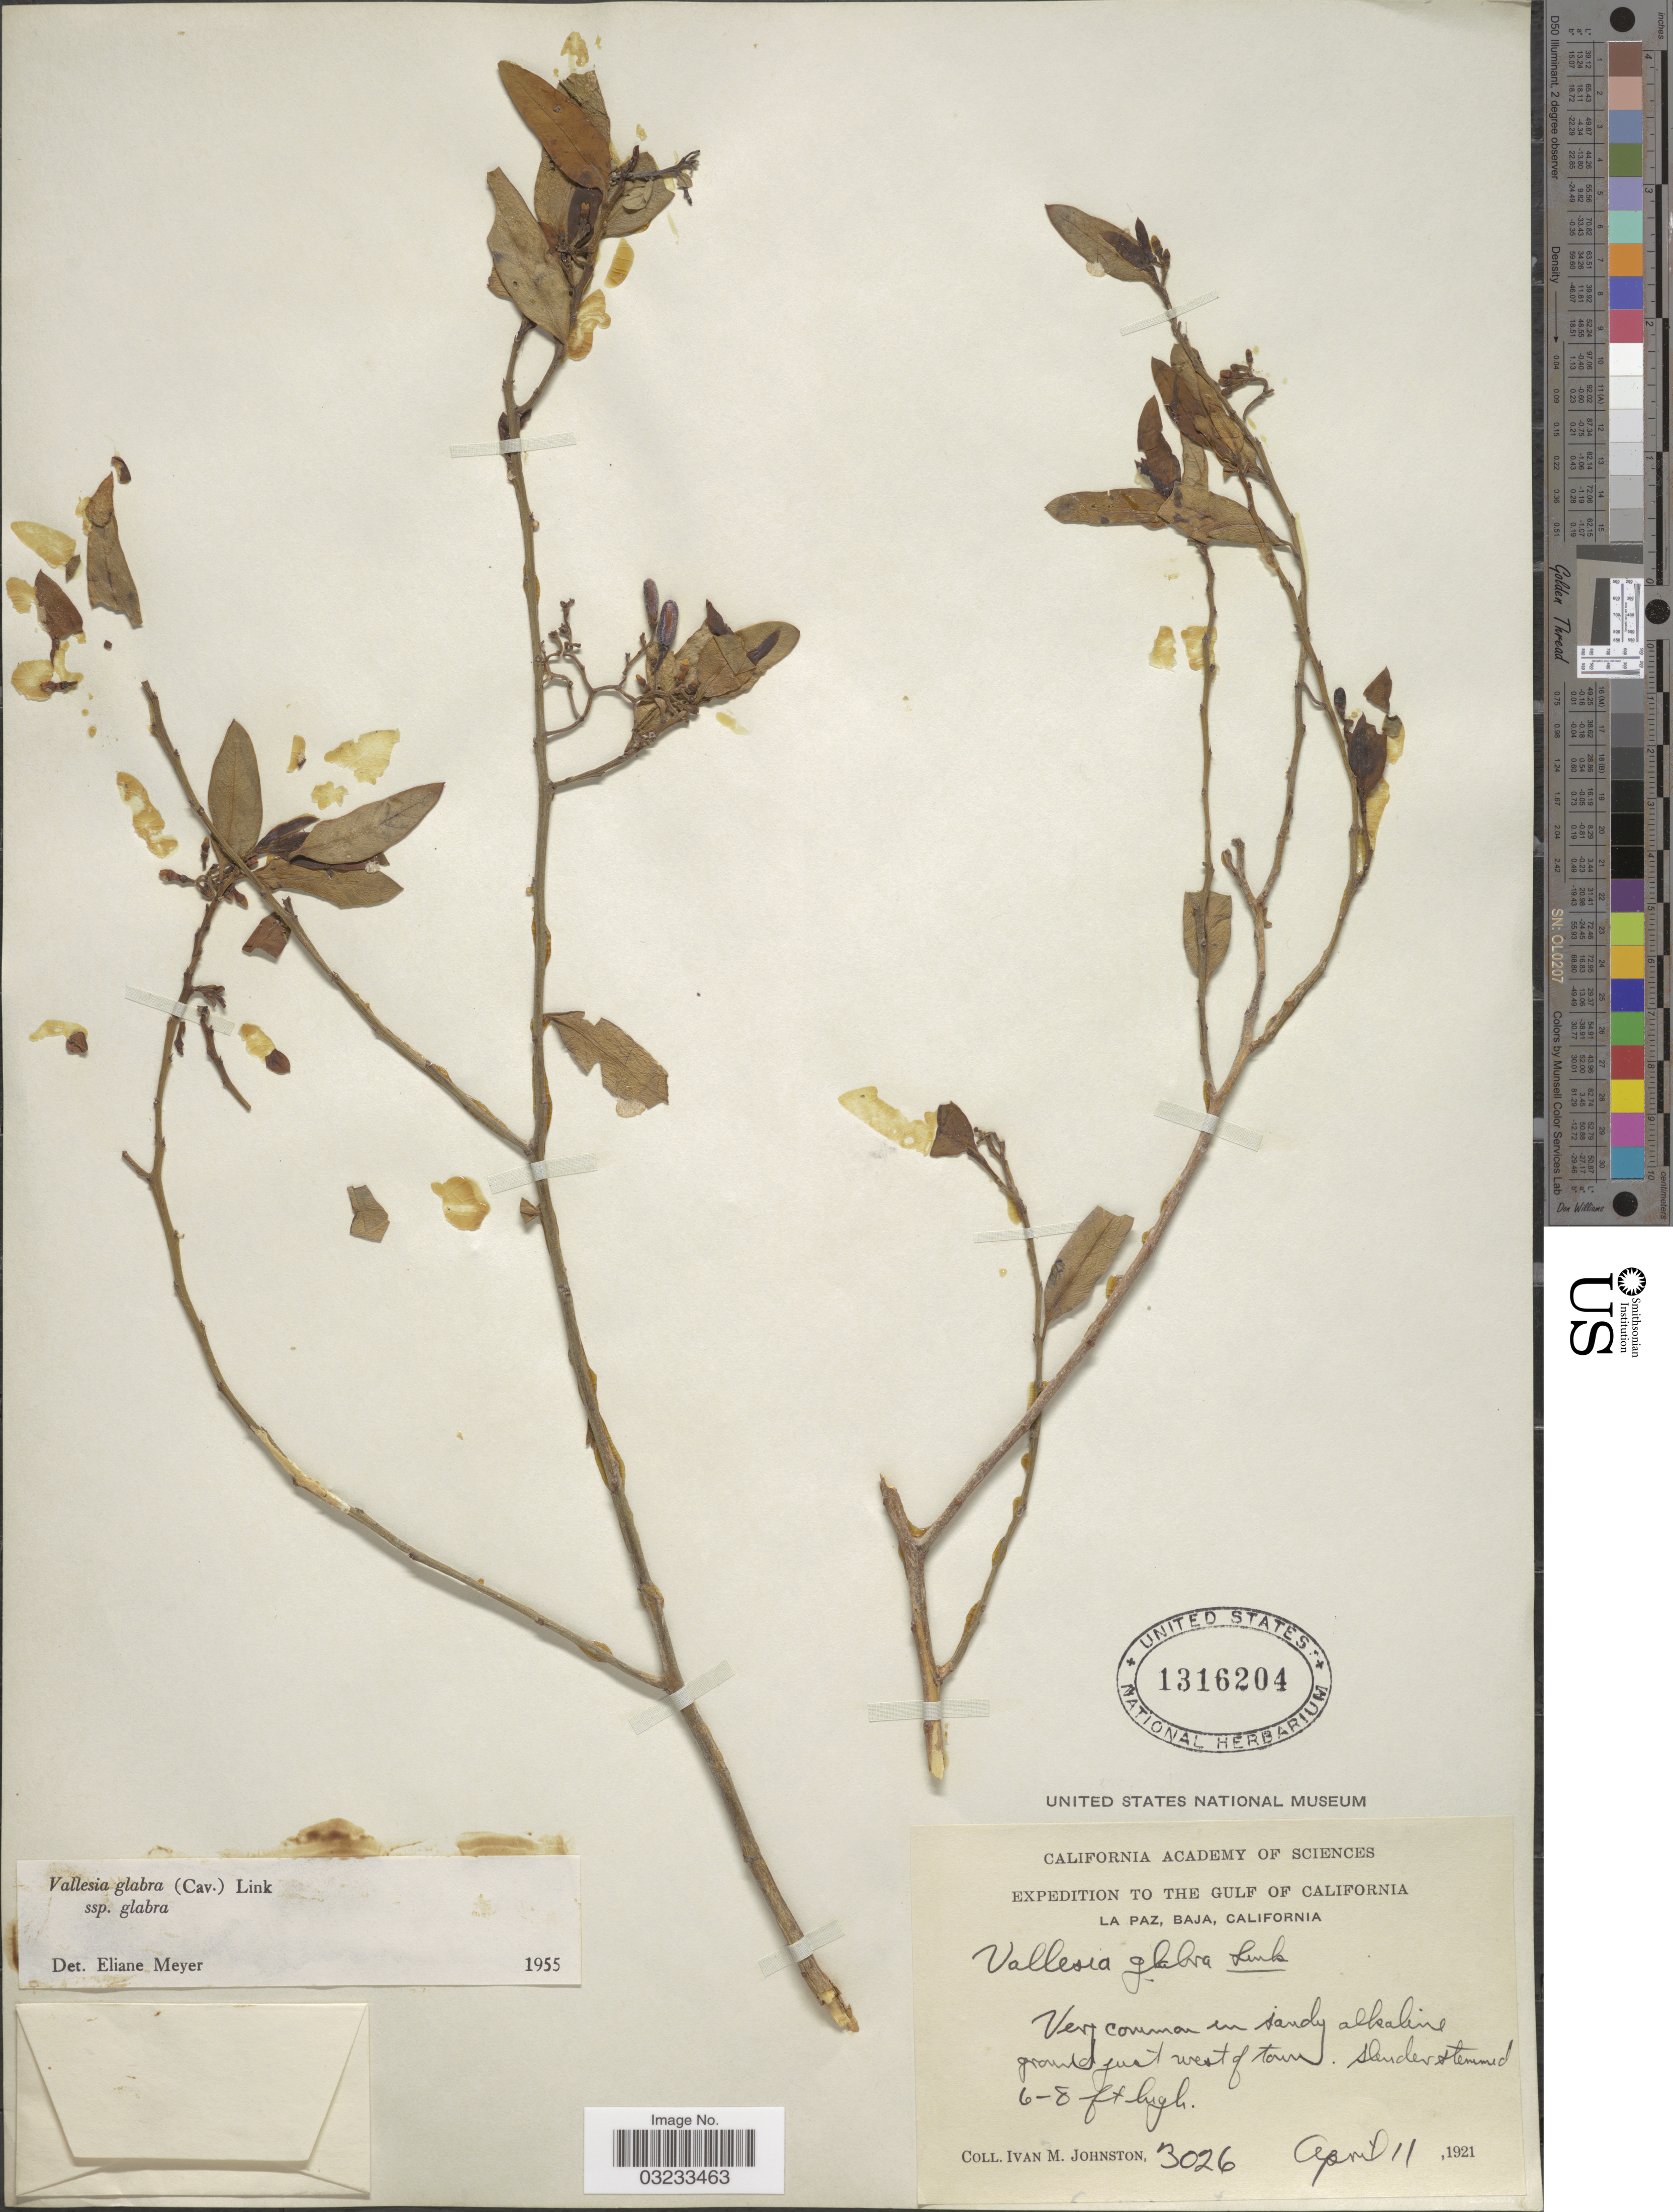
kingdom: Plantae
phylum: Tracheophyta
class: Magnoliopsida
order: Gentianales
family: Apocynaceae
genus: Vallesia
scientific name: Vallesia glabra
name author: (Cav.) Link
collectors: I.M. Johnston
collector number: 3026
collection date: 1921-04-11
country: Mexico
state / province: Baja California Sur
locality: The Gulf of California, La Paz, Baja, California, Very common in sandy alkaline ground just west of town.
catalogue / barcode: US 1316204